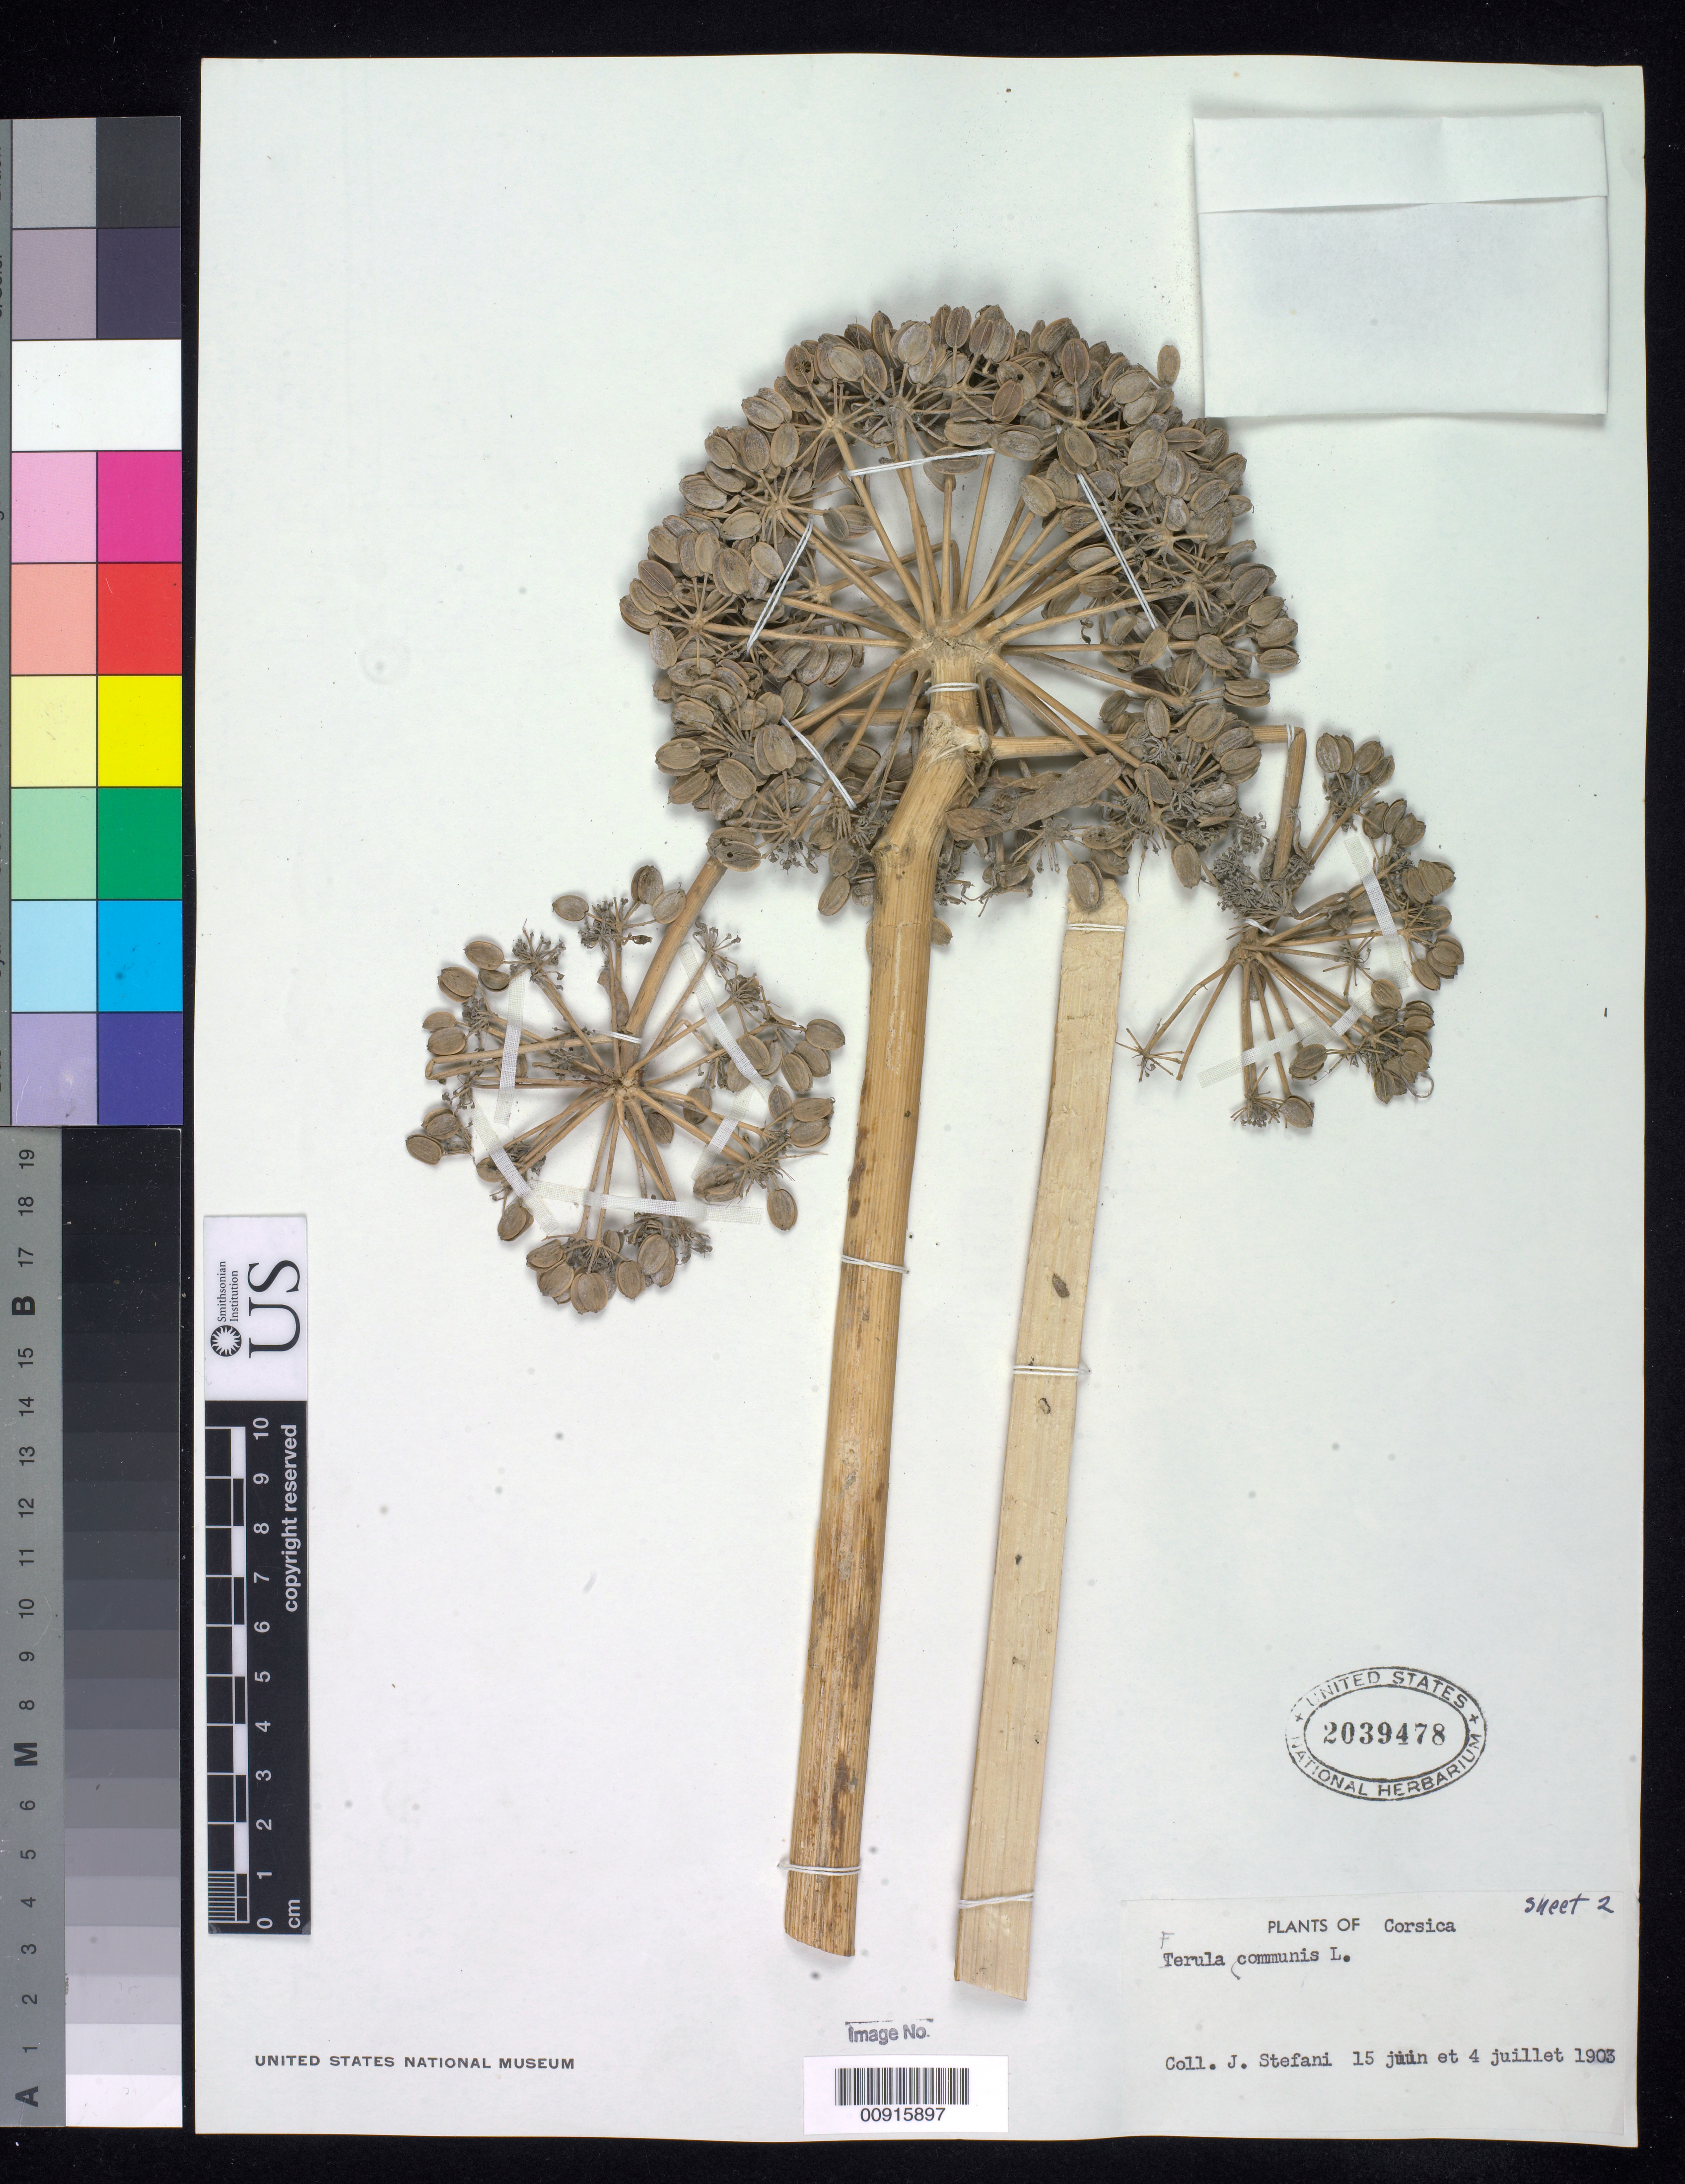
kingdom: Plantae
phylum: Tracheophyta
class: Magnoliopsida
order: Apiales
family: Apiaceae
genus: Ferula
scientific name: Ferula communis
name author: L.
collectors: J. Stefani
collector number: F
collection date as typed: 15 Jun 1903 and 04 Jul 1903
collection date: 1903-06-15,1903-07-04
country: France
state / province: Corsica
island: Corse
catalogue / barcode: US 2039478